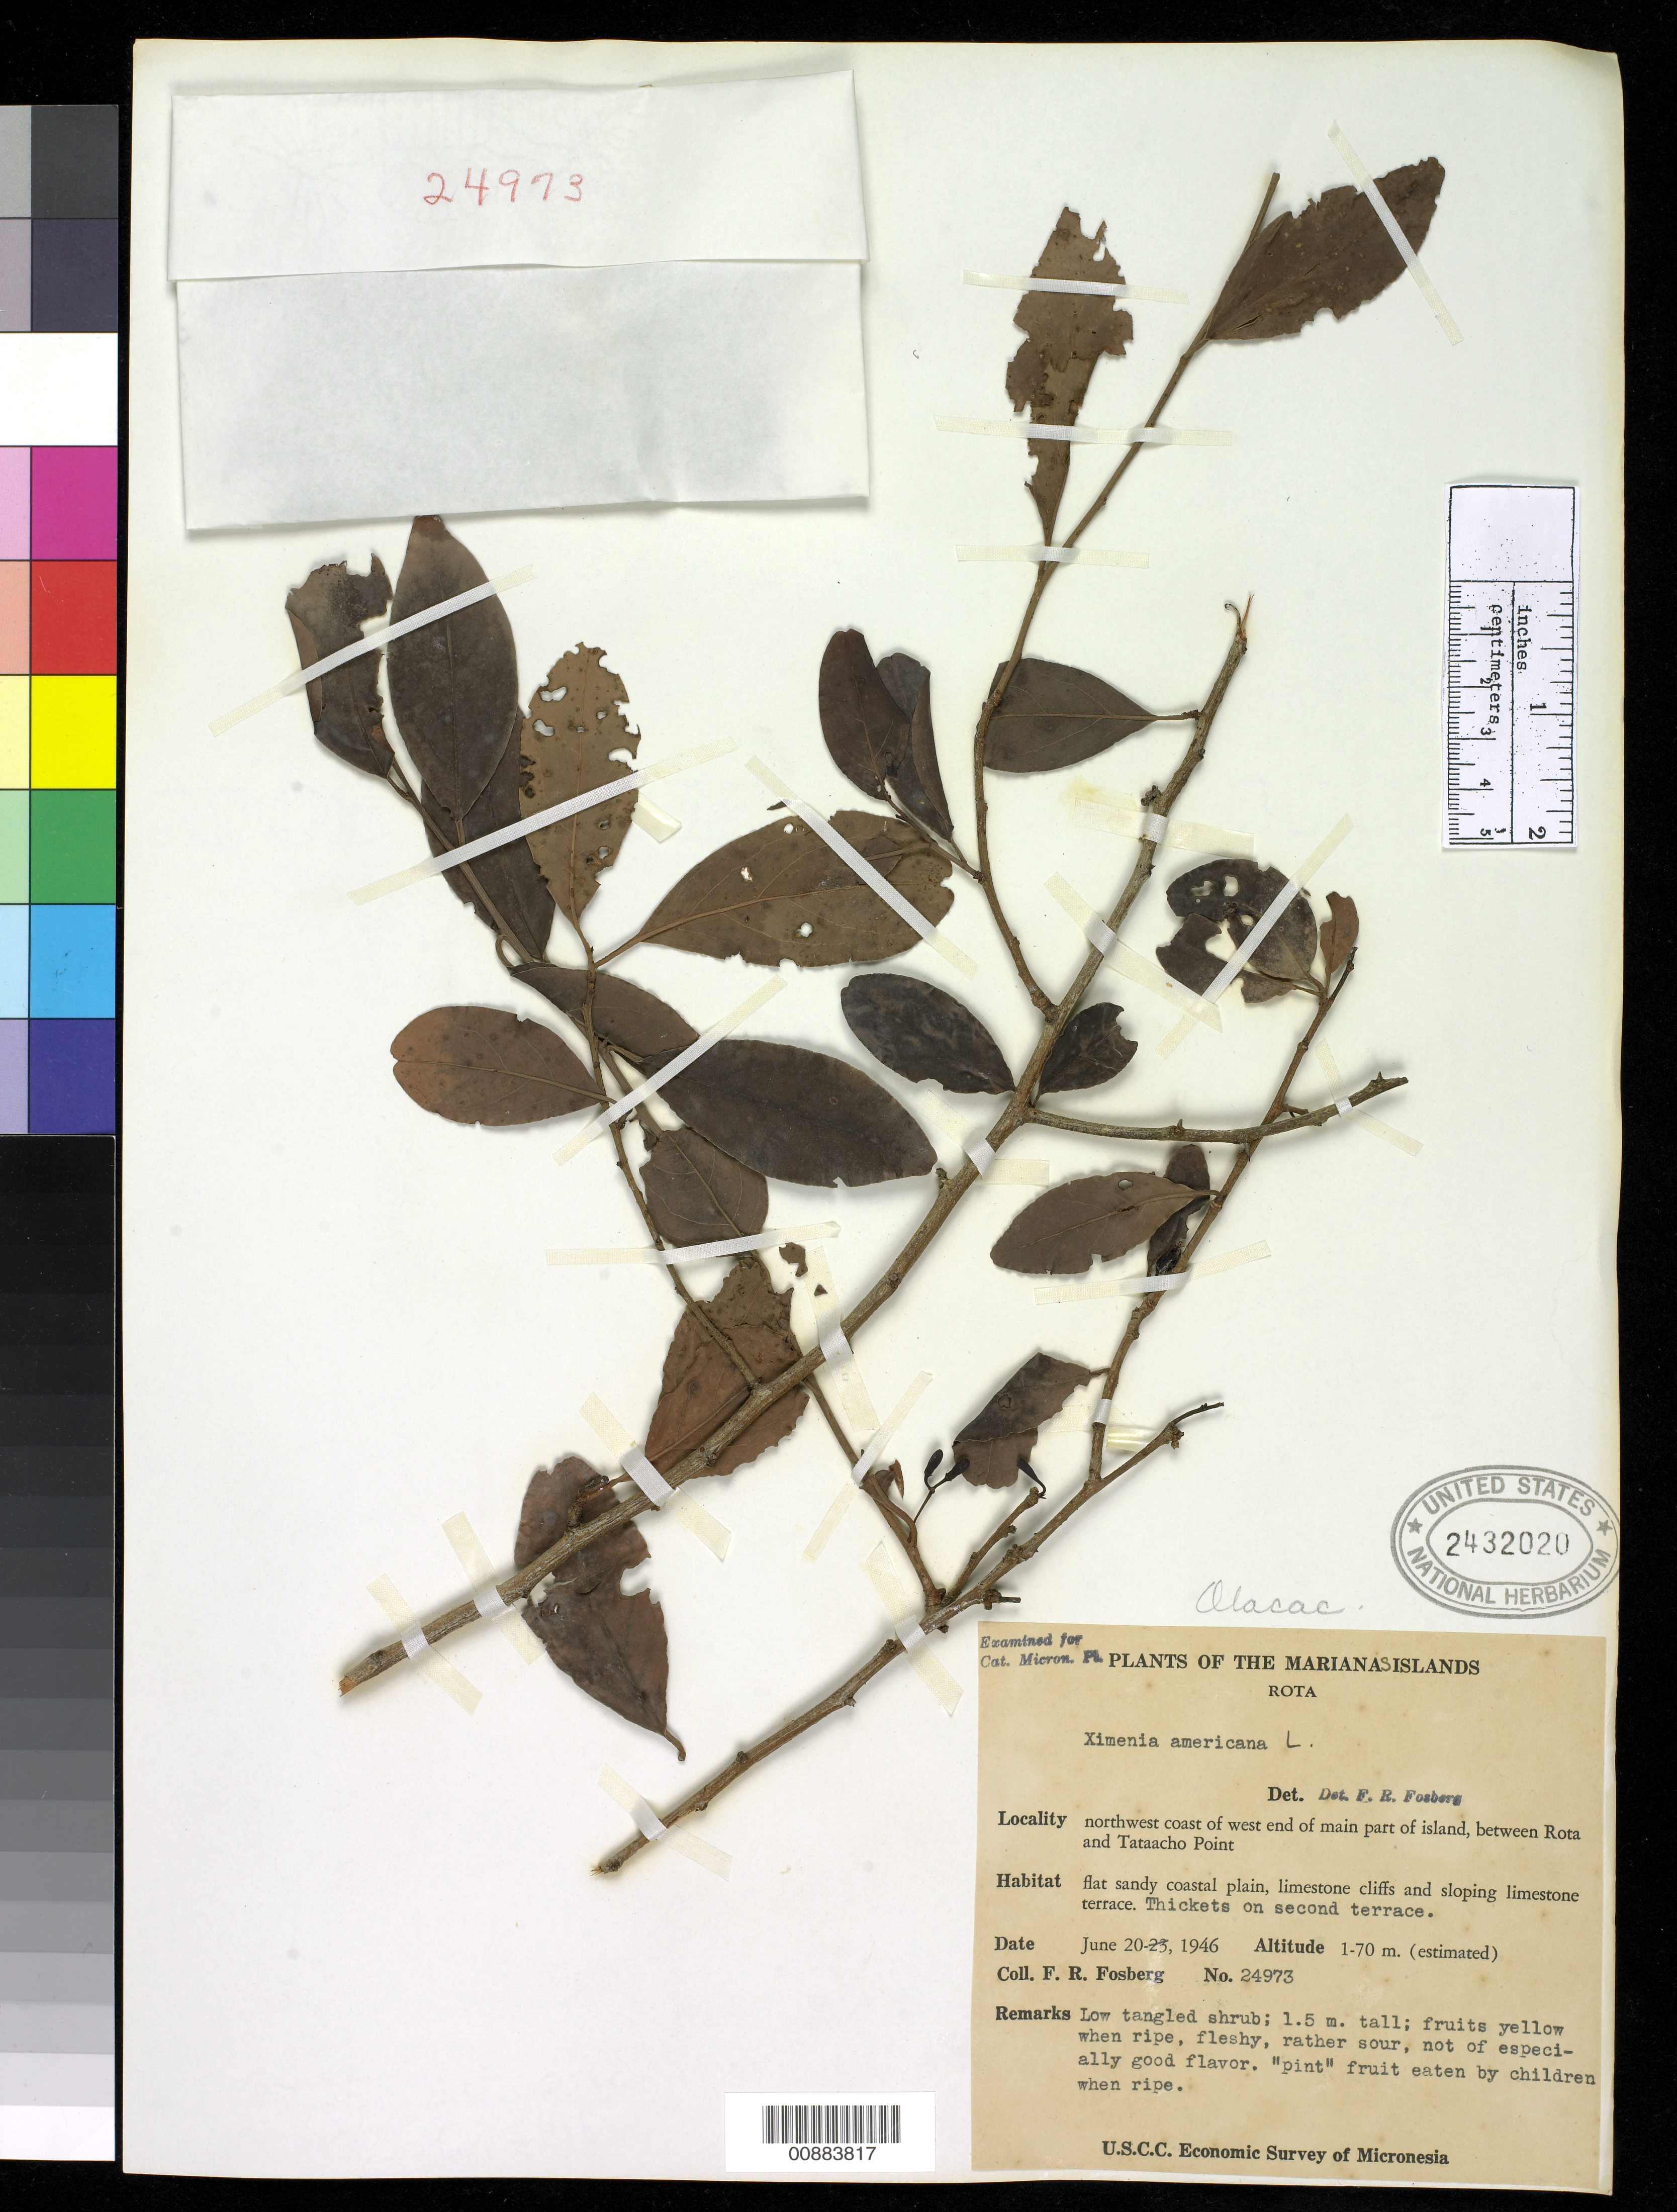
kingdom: Plantae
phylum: Tracheophyta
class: Magnoliopsida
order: Santalales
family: Ximeniaceae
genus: Ximenia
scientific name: Ximenia americana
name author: L.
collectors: F. R. Fosberg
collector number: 24973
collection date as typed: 20 Jun 1946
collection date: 1946-06-20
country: Northern Mariana Islands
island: Rota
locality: NW coast of W end of main part of island , between Rota and Tataacho Point.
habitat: Flat sandy coastal plain, limestone cliffs and sloping limestone terrace. Thickets on second terrace.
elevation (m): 1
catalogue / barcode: US 2432020